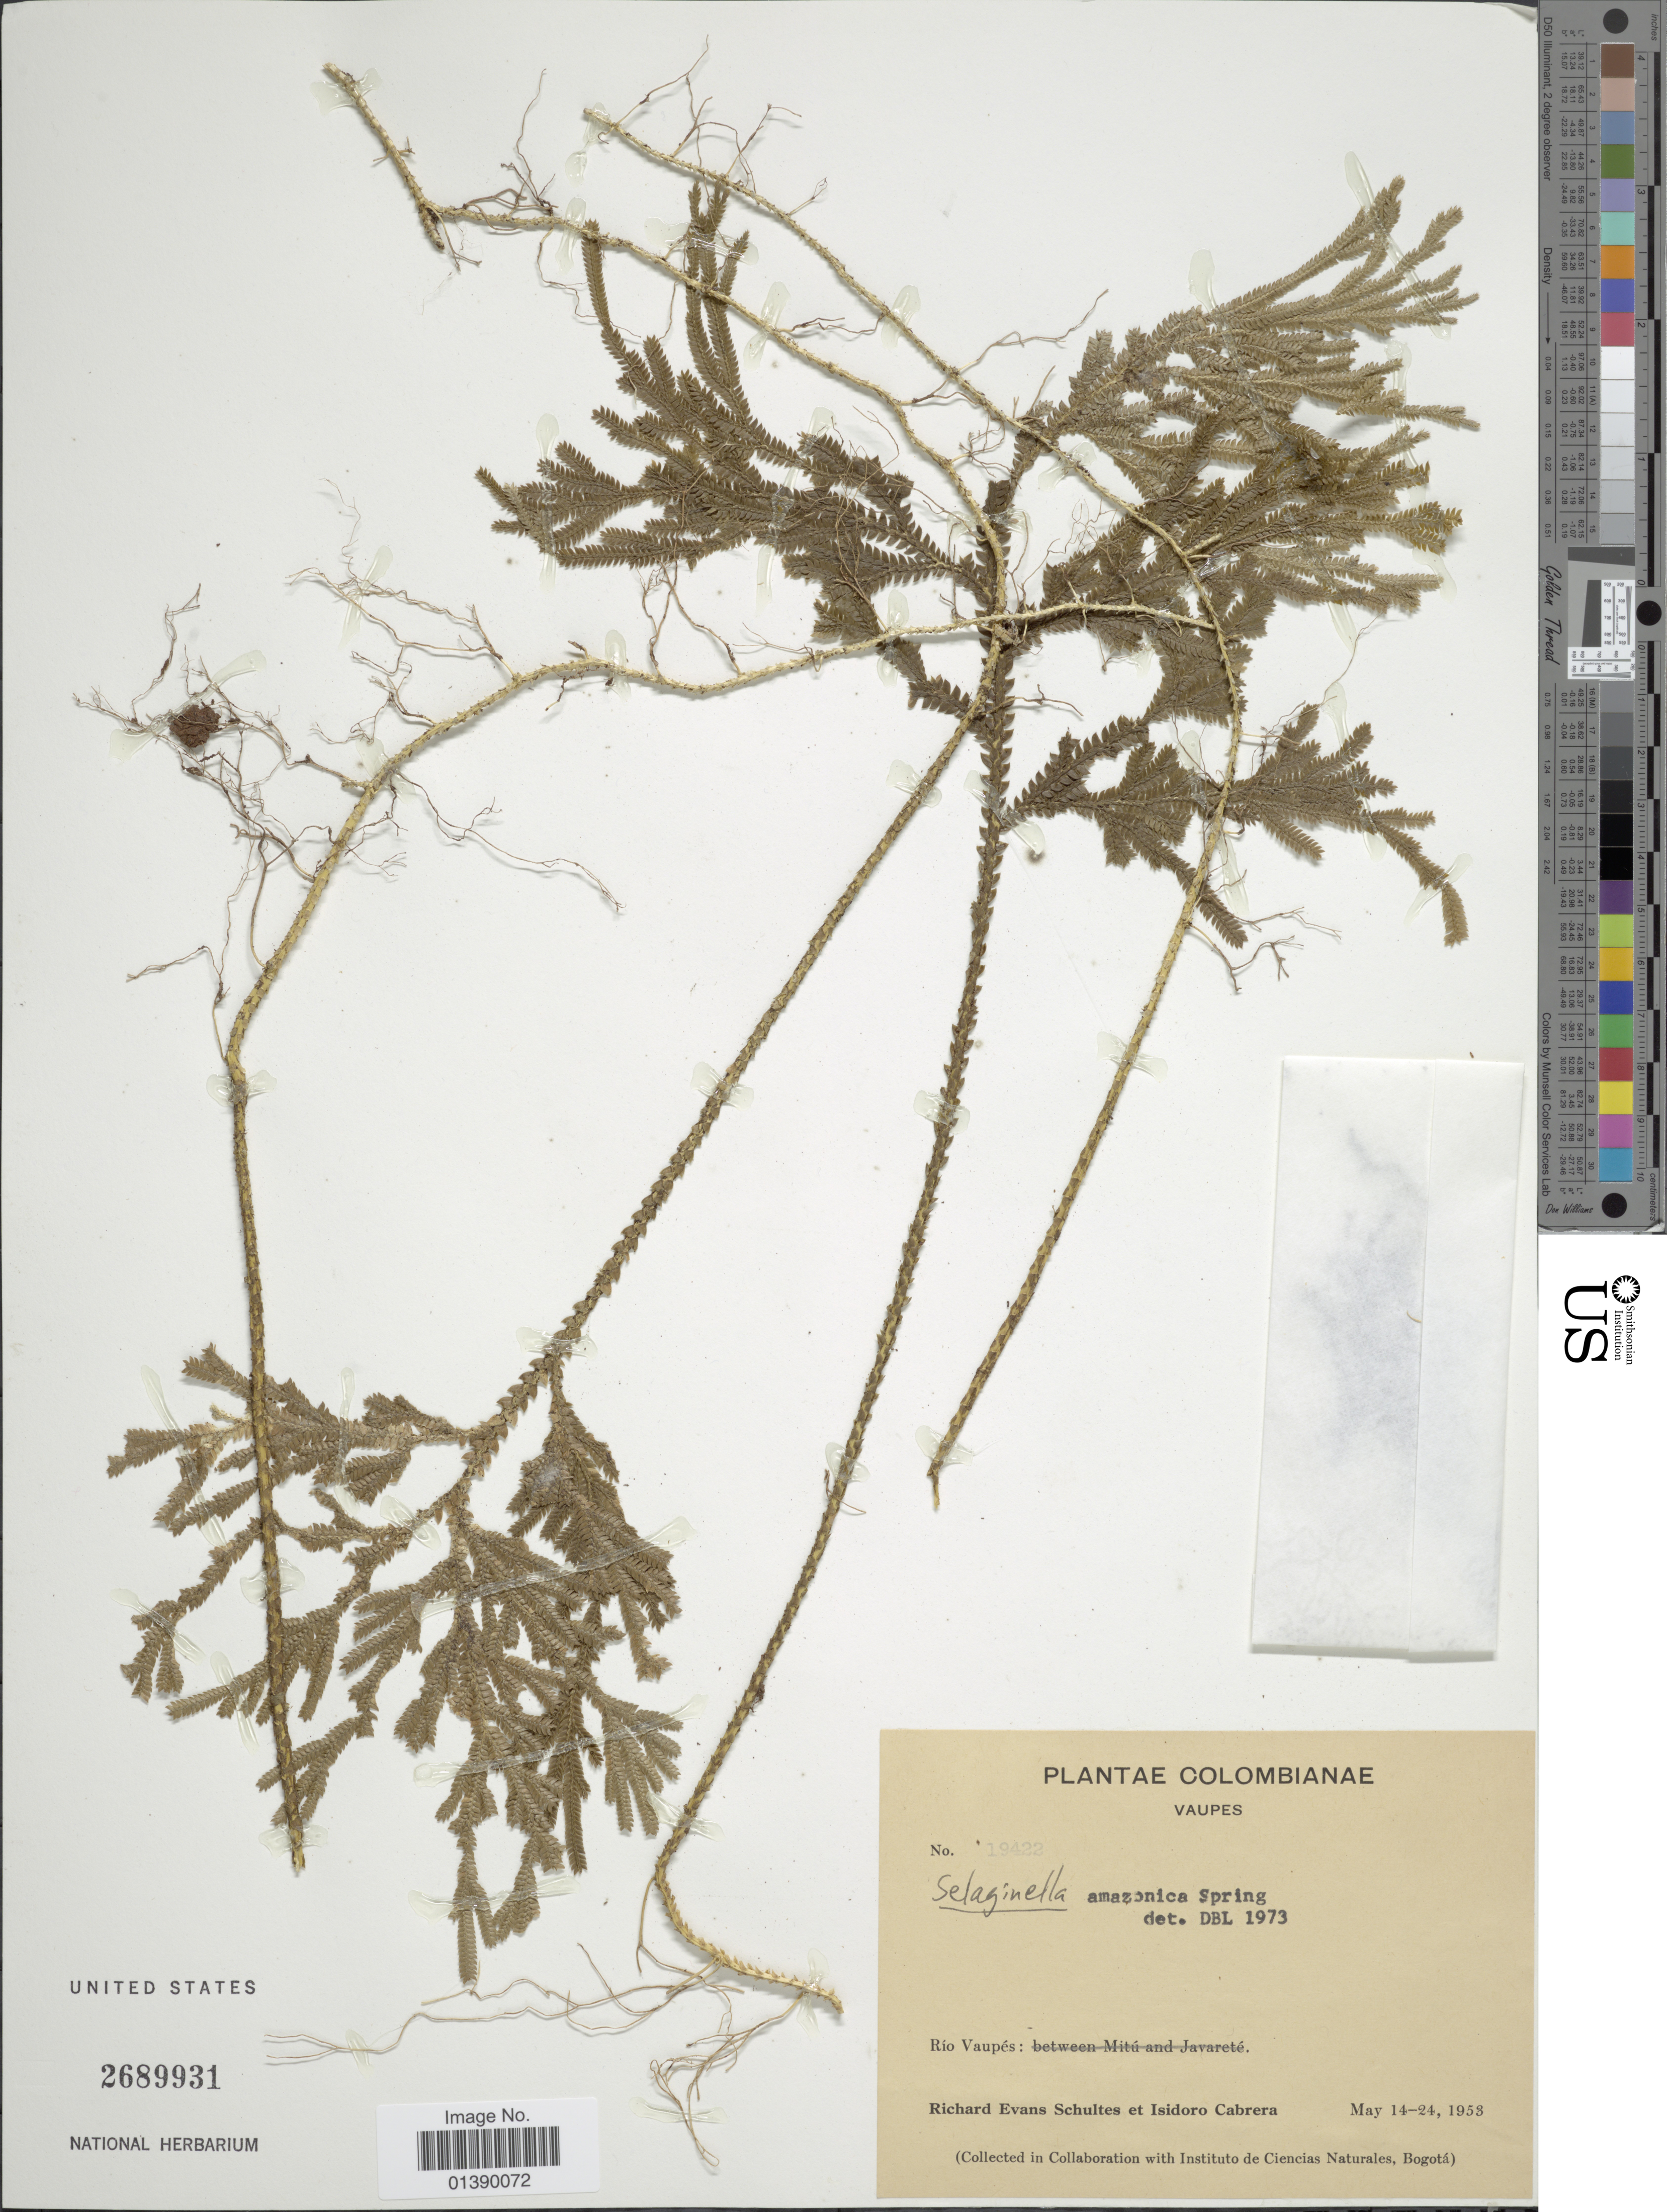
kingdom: Plantae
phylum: Tracheophyta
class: Lycopodiopsida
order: Selaginellales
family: Selaginellaceae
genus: Selaginella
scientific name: Selaginella amazonica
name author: Spring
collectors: R. E. Schultes & I. Cabrera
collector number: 19422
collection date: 1953-05-14/1953-05-24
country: Colombia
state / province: Vaupés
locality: Río Vaupés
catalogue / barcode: US 2689931